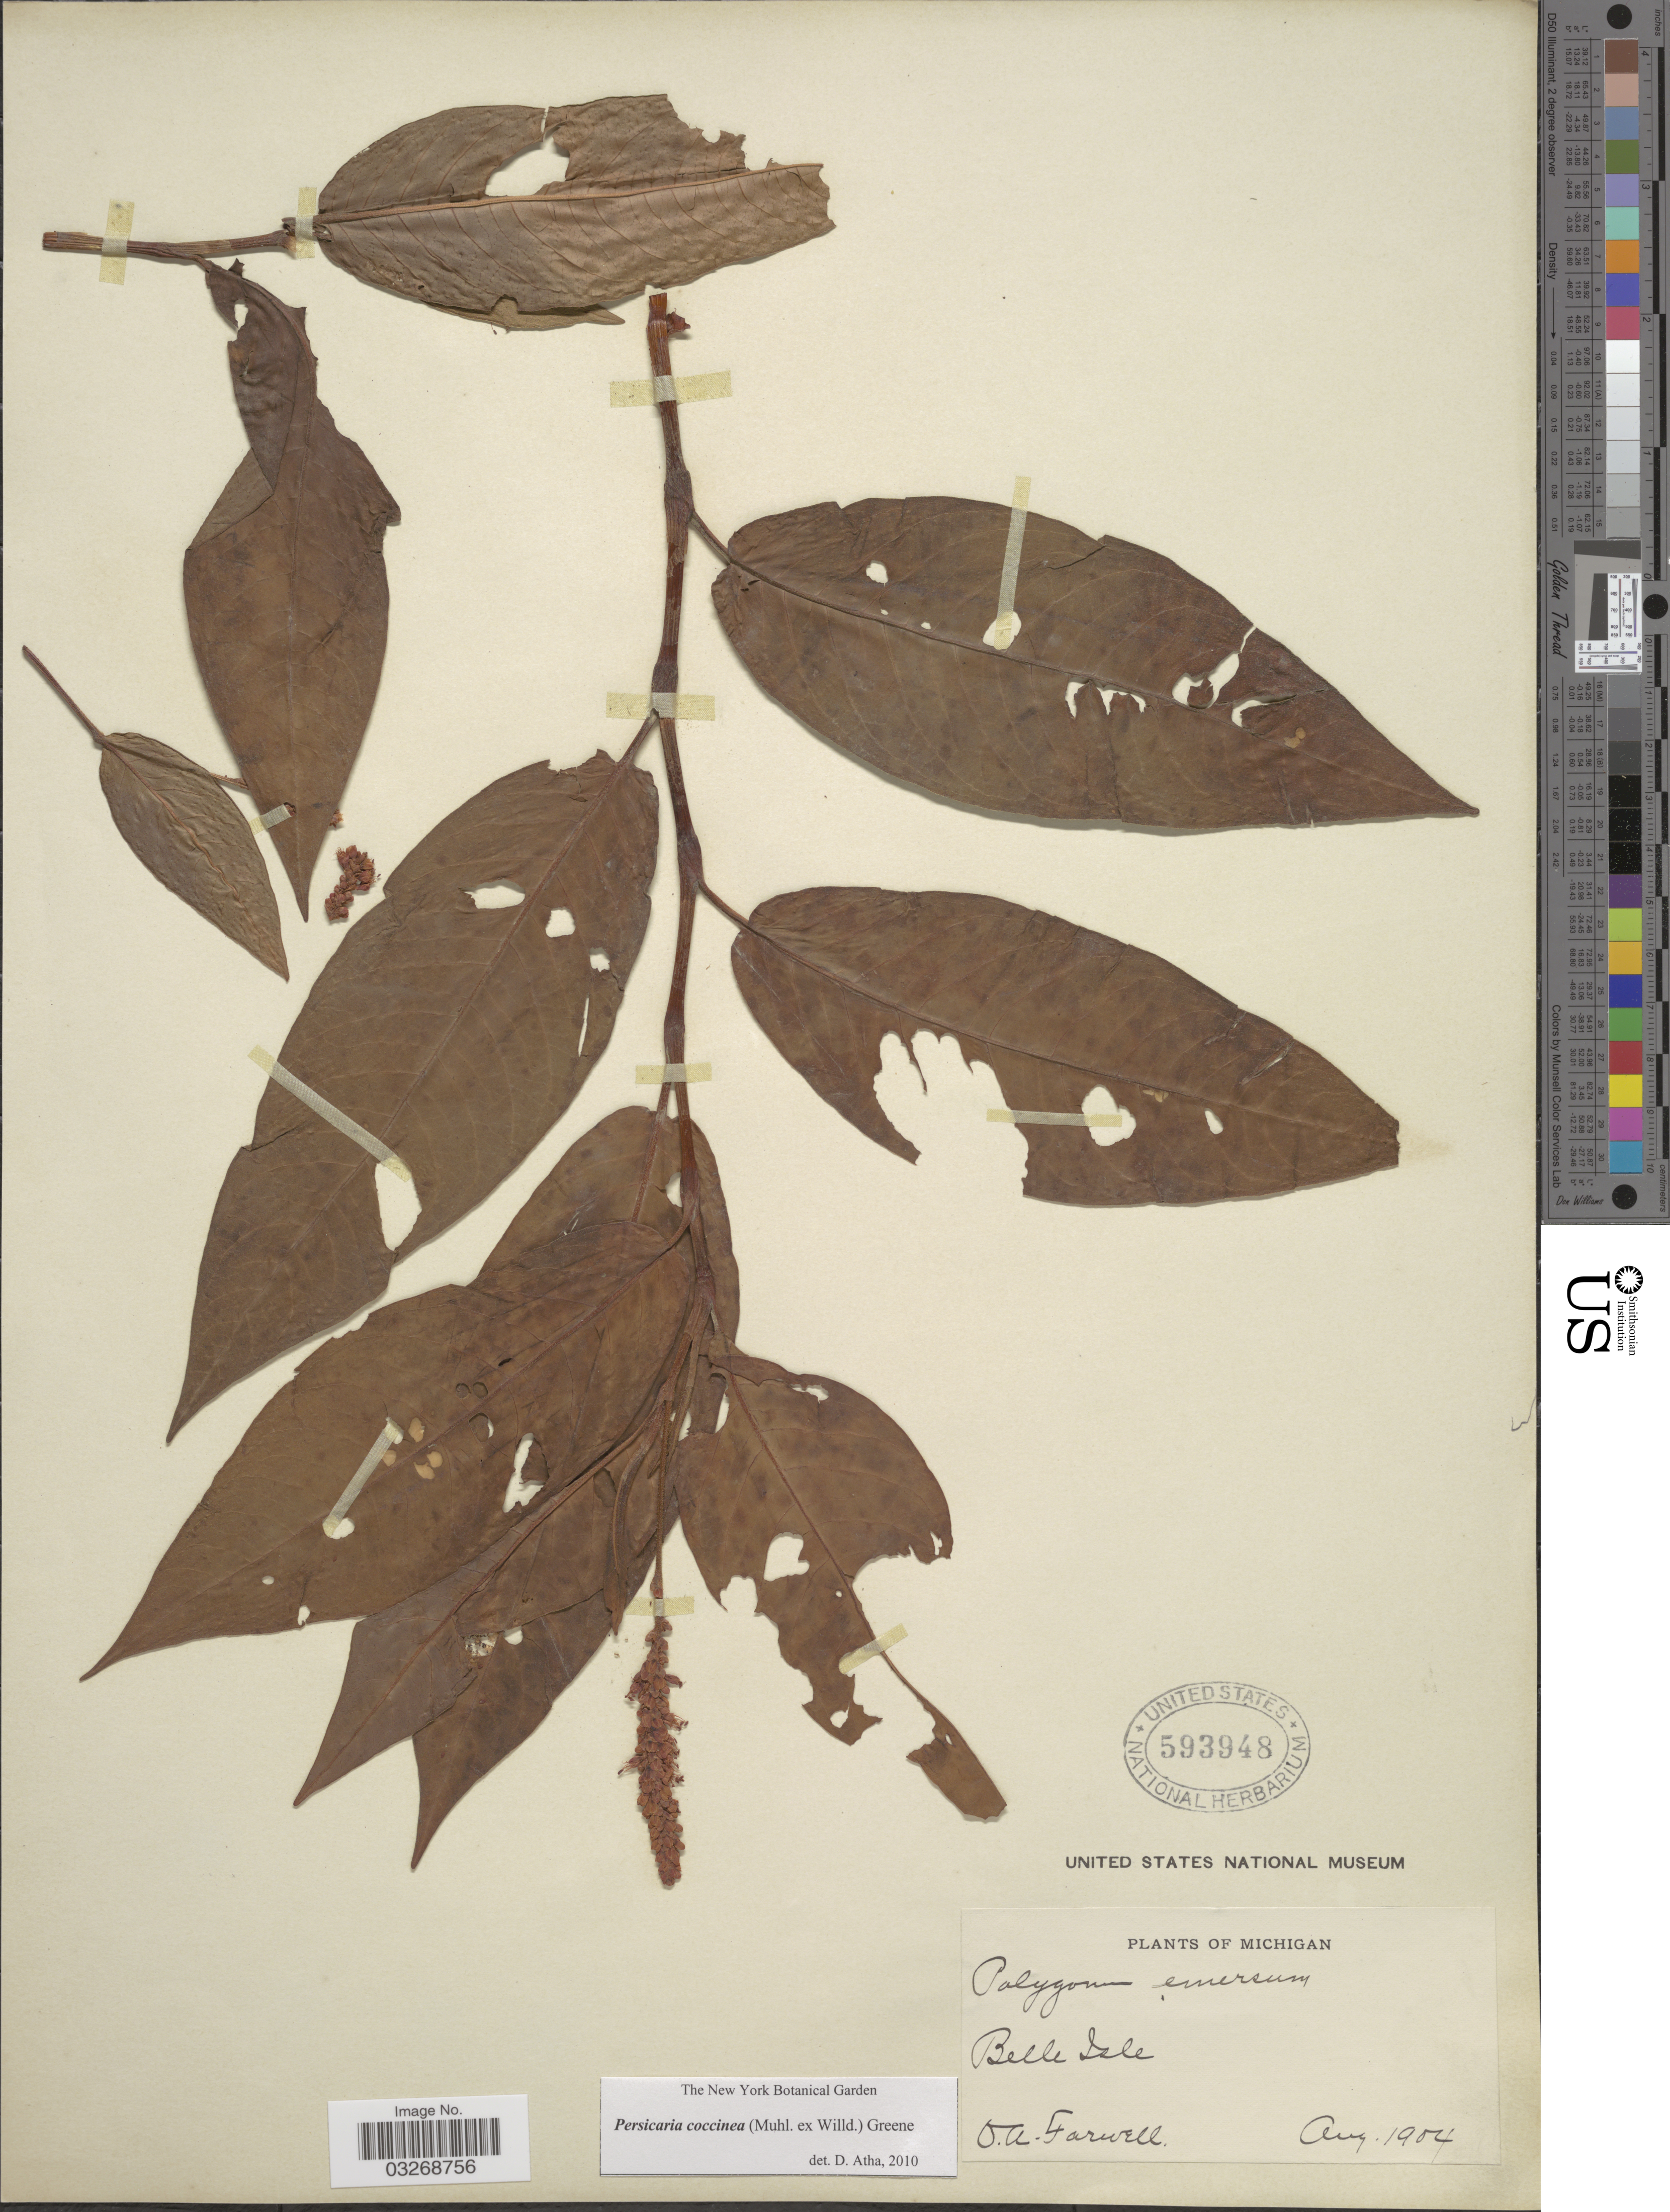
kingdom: Plantae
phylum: Tracheophyta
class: Magnoliopsida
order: Caryophyllales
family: Polygonaceae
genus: Persicaria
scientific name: Persicaria coccinea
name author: (Muhl. ex Willd.) Greene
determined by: Atha, D. E.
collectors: O. Farwell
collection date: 1904-08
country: United States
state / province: Michigan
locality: Belle Isle.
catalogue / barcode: US 593948